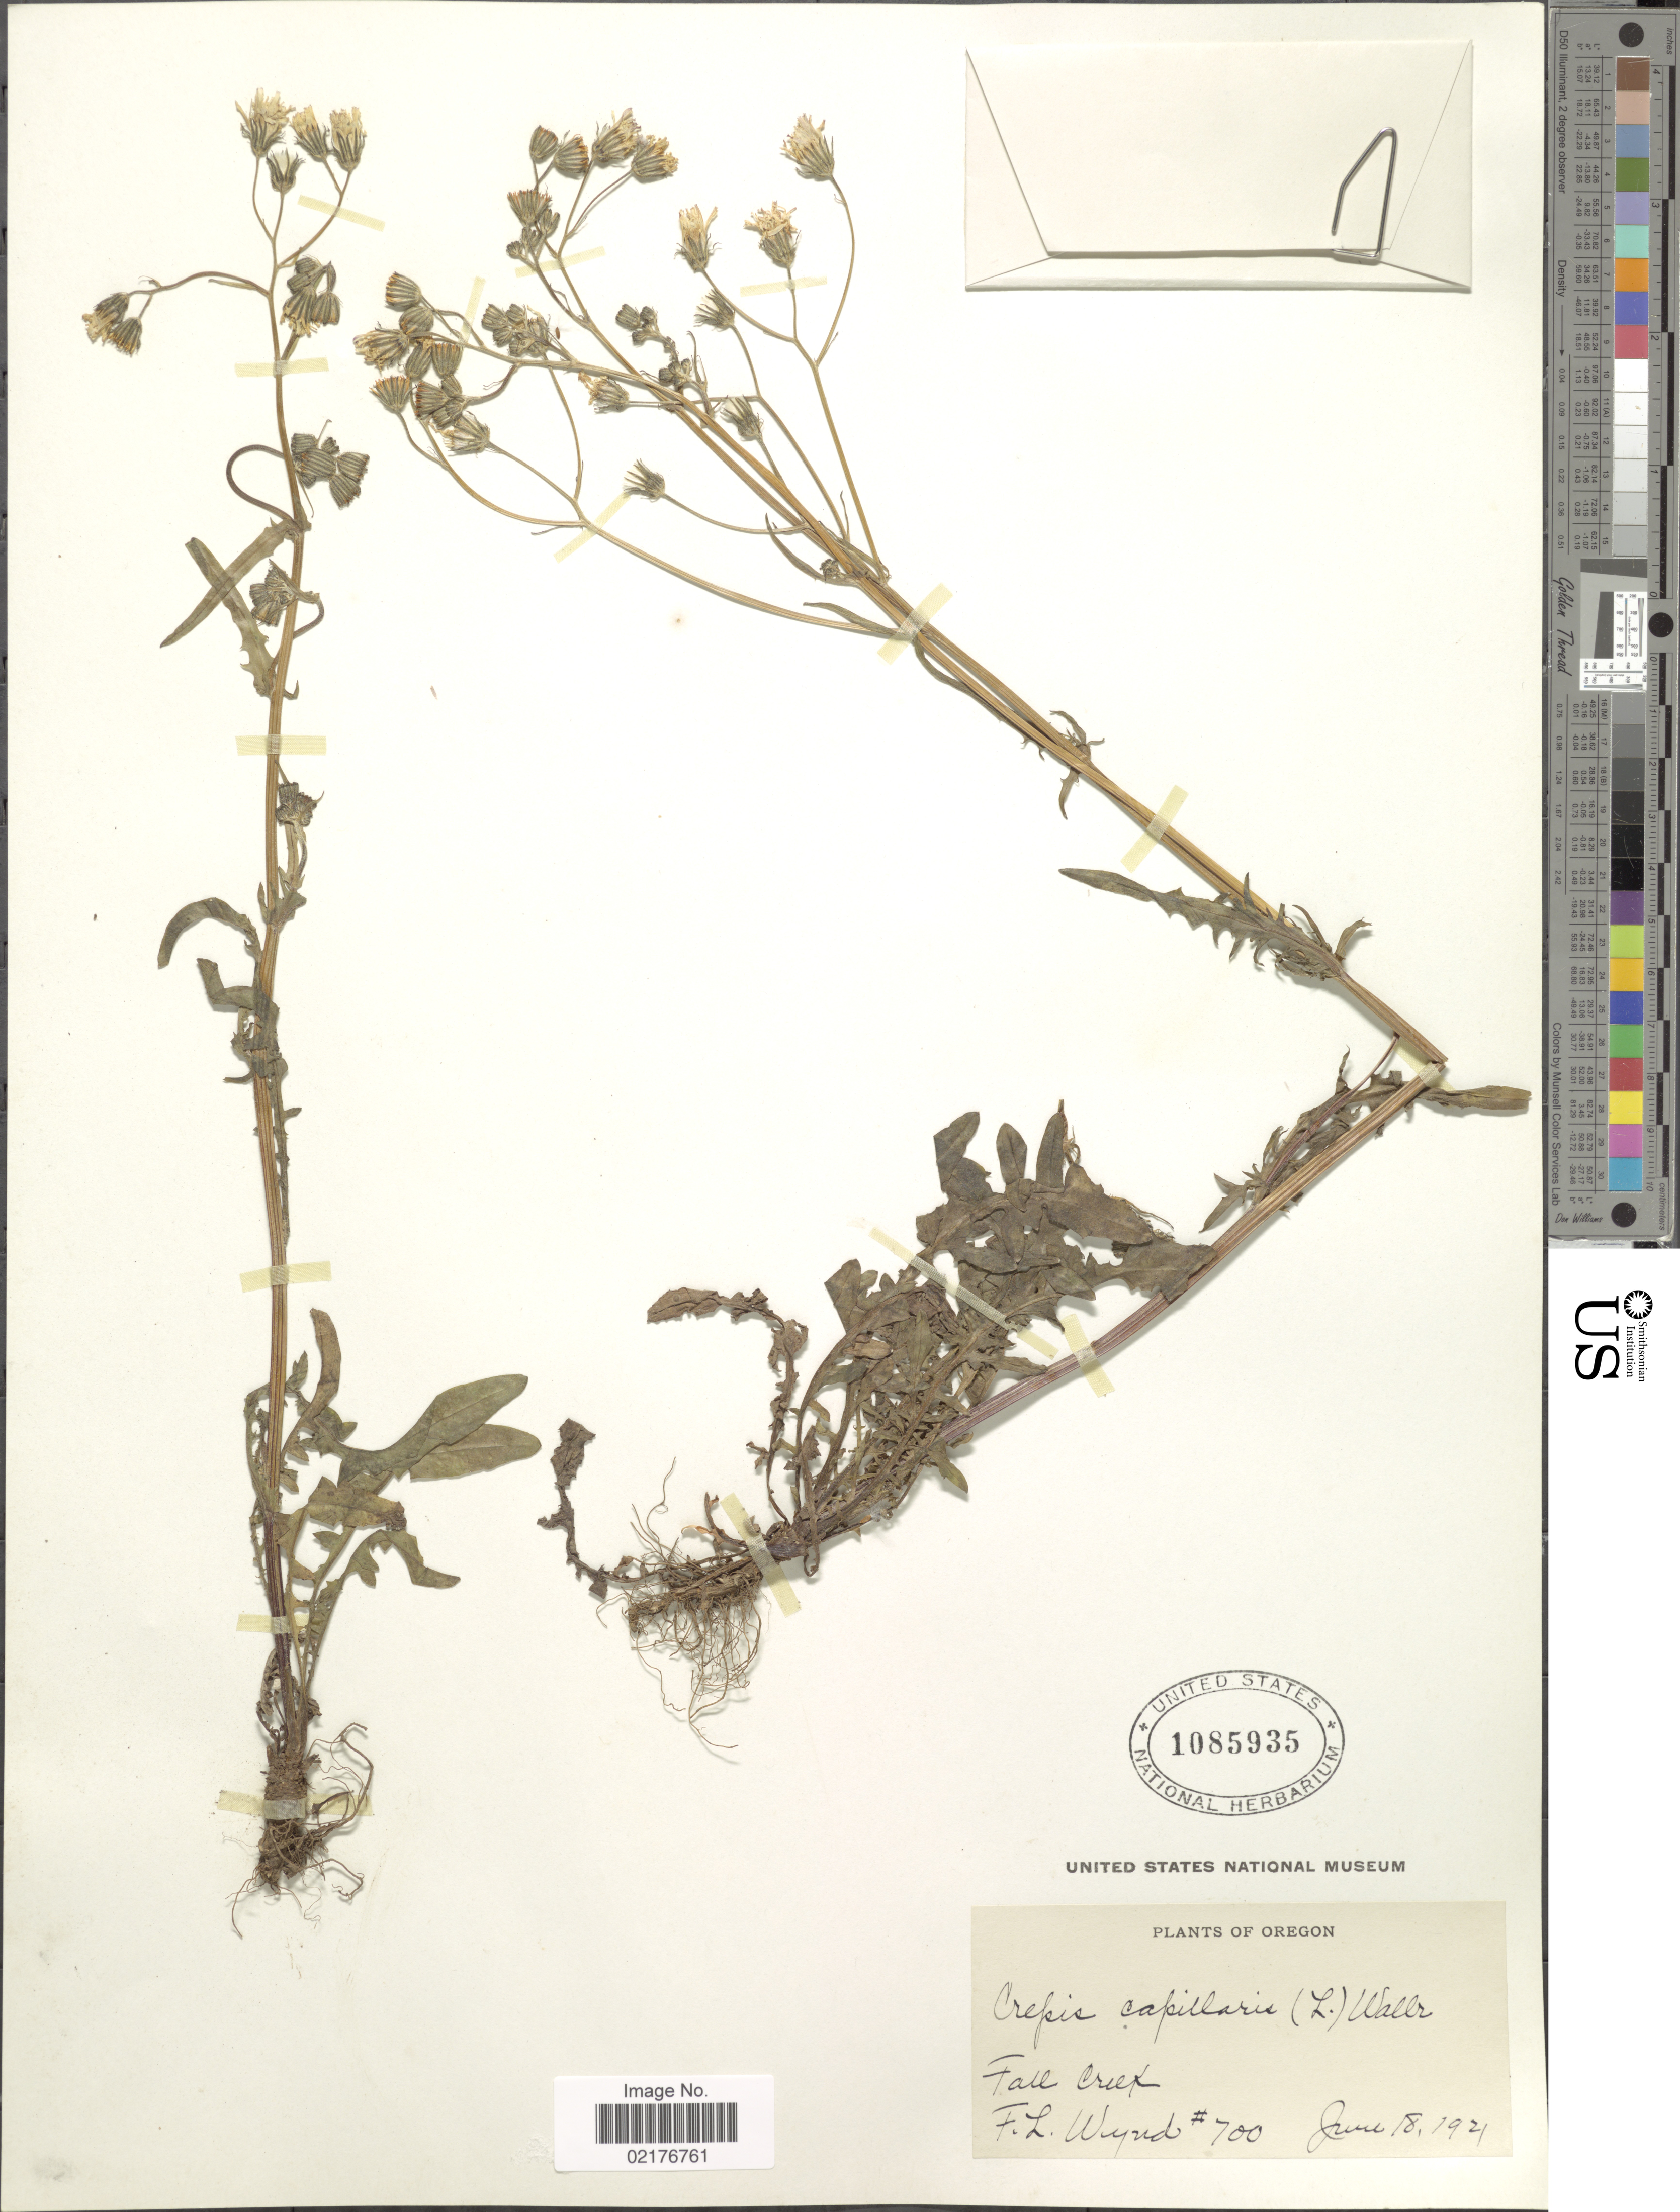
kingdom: Plantae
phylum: Tracheophyta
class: Magnoliopsida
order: Asterales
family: Asteraceae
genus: Crepis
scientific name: Crepis capillaris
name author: (L.) Wallr.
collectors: F. L. Wynd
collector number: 700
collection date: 1921-06-18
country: United States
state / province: Oregon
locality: Fall Creek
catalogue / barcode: US 1085935